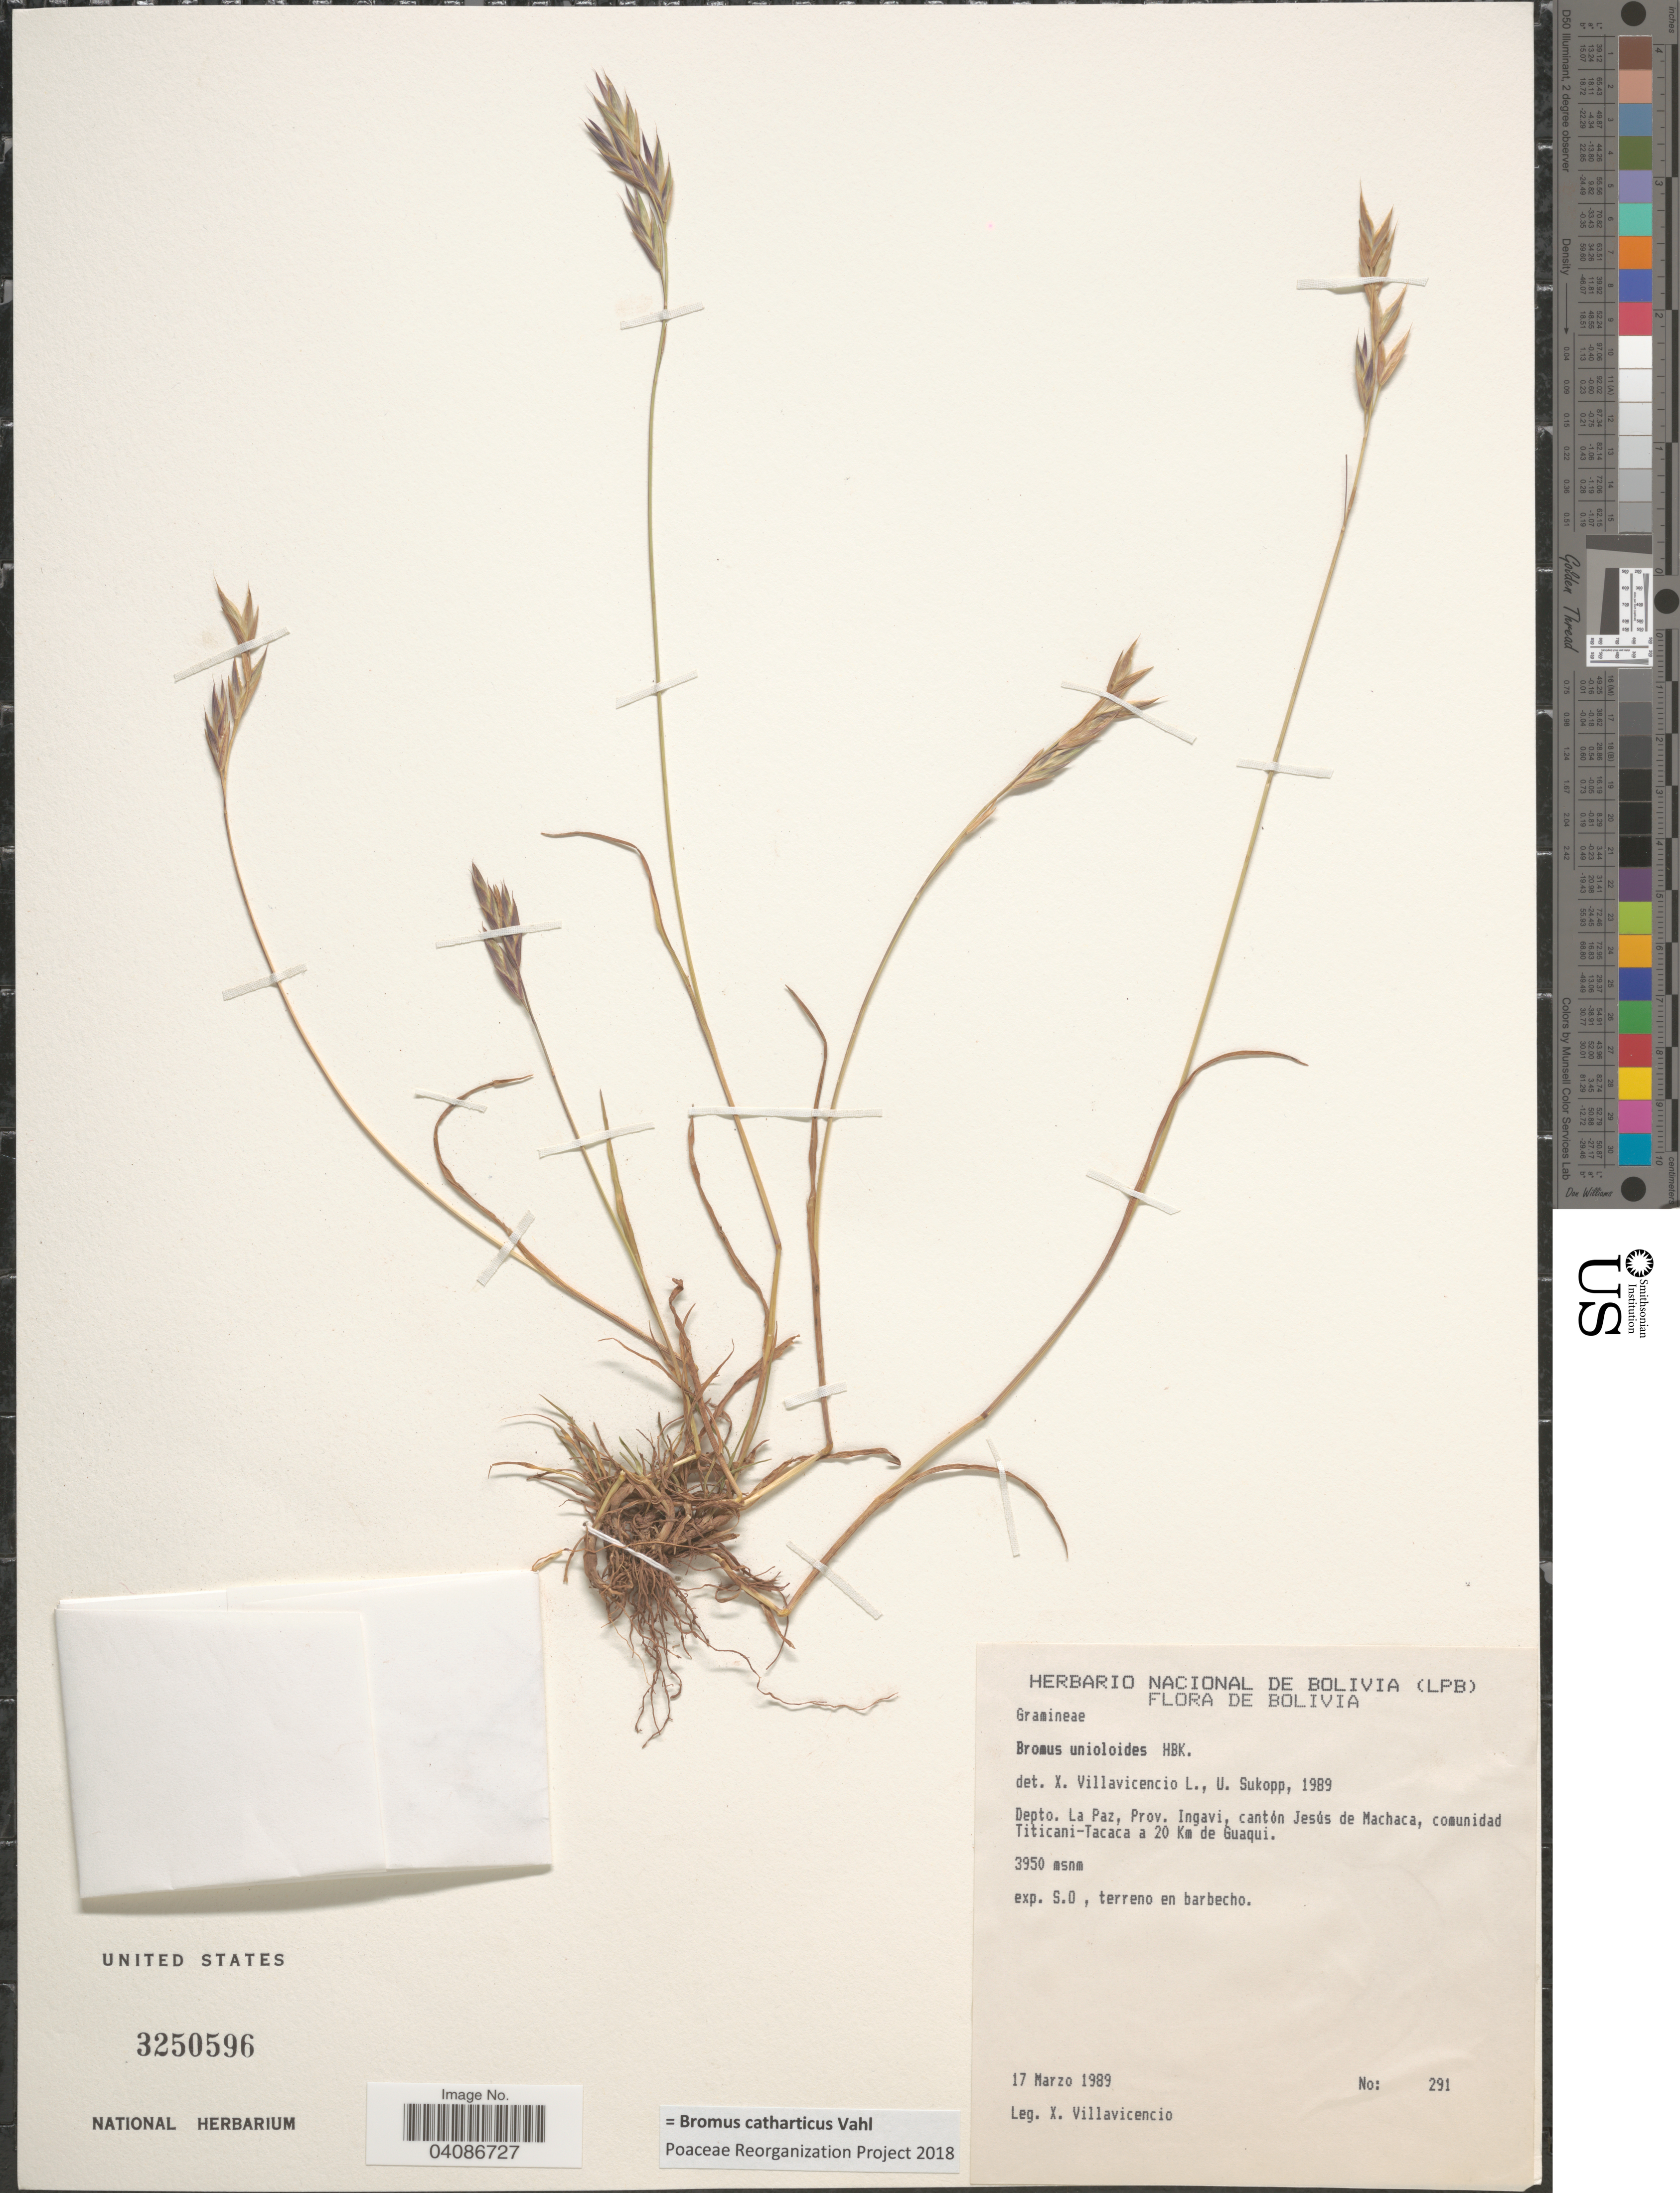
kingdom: Plantae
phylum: Tracheophyta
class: Liliopsida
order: Poales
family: Poaceae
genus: Bromus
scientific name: Bromus catharticus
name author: Vahl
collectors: X. Villavicencio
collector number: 291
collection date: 1989-03-17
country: Bolivia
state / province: La Paz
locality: Depto. La Paz, Prov. Ingavi, cantón Jesús de Machaca, comunidad Titicani-Tacaca a 20 Km de Guaqui.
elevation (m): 3950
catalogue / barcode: US 3250596